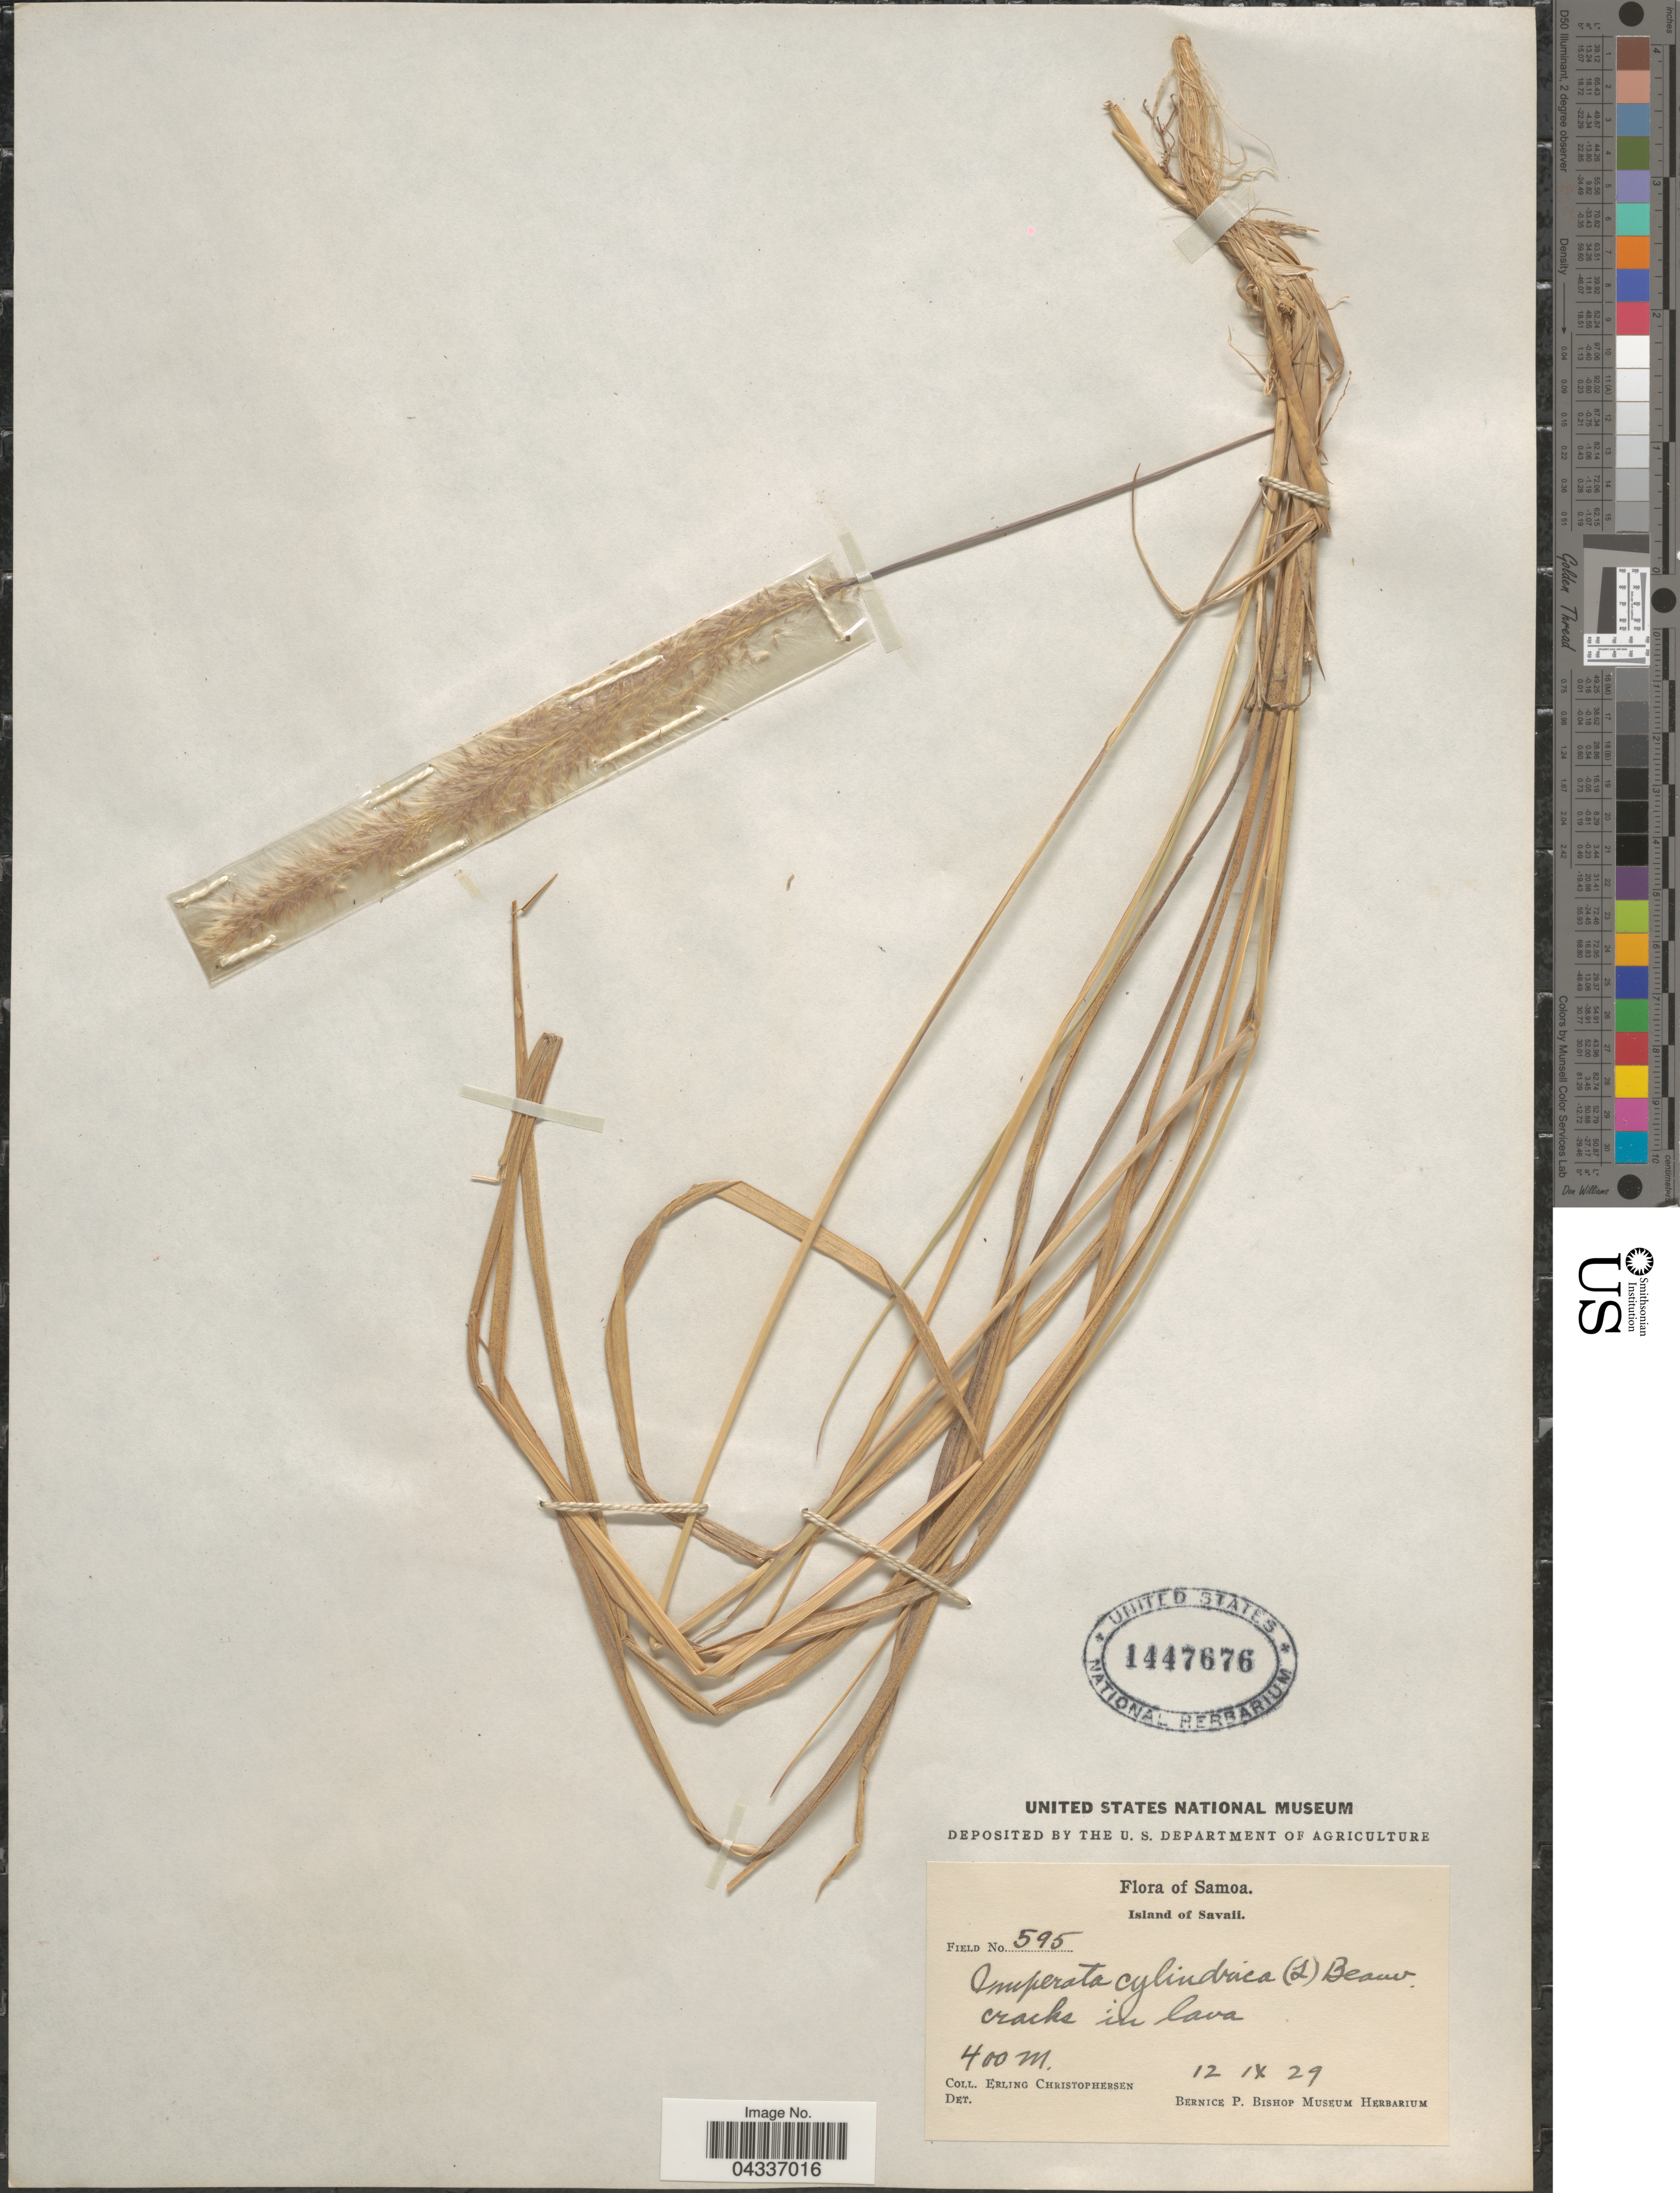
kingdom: Plantae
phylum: Tracheophyta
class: Liliopsida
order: Poales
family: Poaceae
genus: Imperata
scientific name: Imperata cylindrica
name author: (L.) P. Beauv.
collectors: E. Christophersen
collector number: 595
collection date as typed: Transcribed d/m/y: 12/9/29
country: Samoa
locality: Samoa. Island of Savaii.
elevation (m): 400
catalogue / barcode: US 1447676